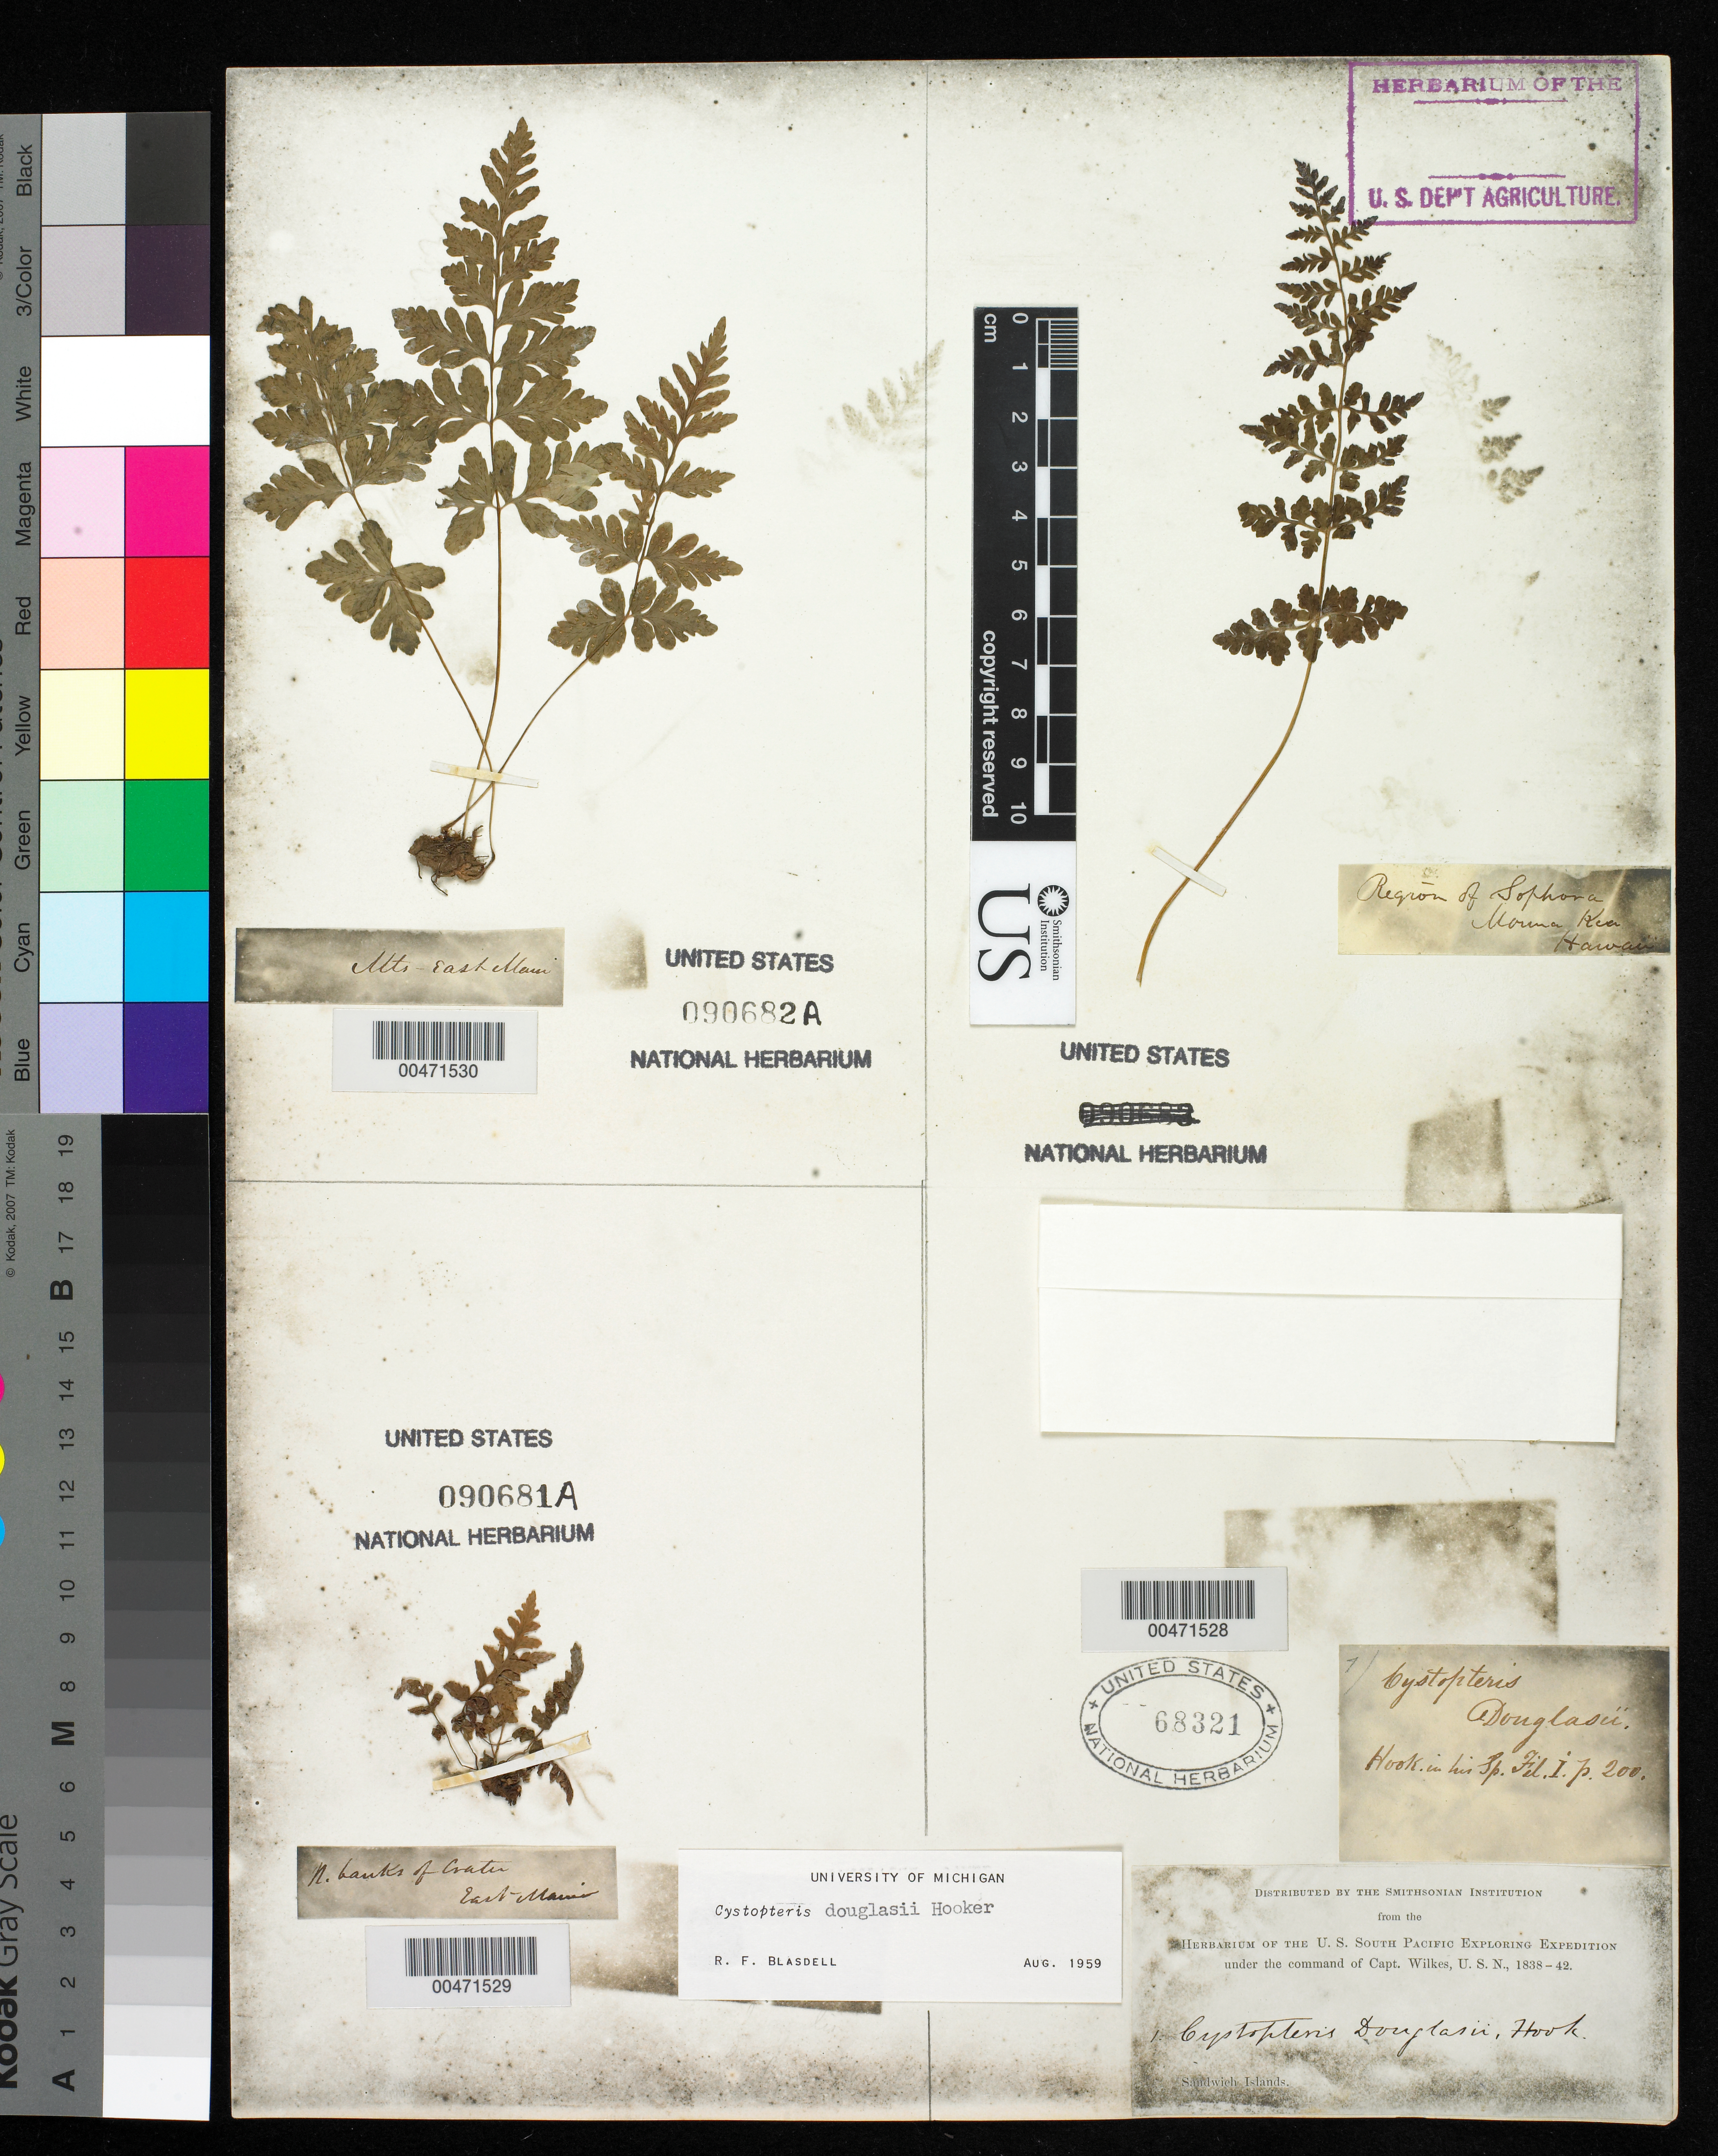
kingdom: Plantae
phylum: Tracheophyta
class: Polypodiopsida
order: Polypodiales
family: Cystopteridaceae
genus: Cystopteris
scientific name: Cystopteris douglasii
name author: Hook.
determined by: Blasdell, R. F.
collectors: Wilkes Explor. Exped.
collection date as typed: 1838 to -- --- 1842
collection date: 1838/1842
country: United States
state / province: Hawaii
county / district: Hawaii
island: Hawaii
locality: Mauna Kea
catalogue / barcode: US 68321